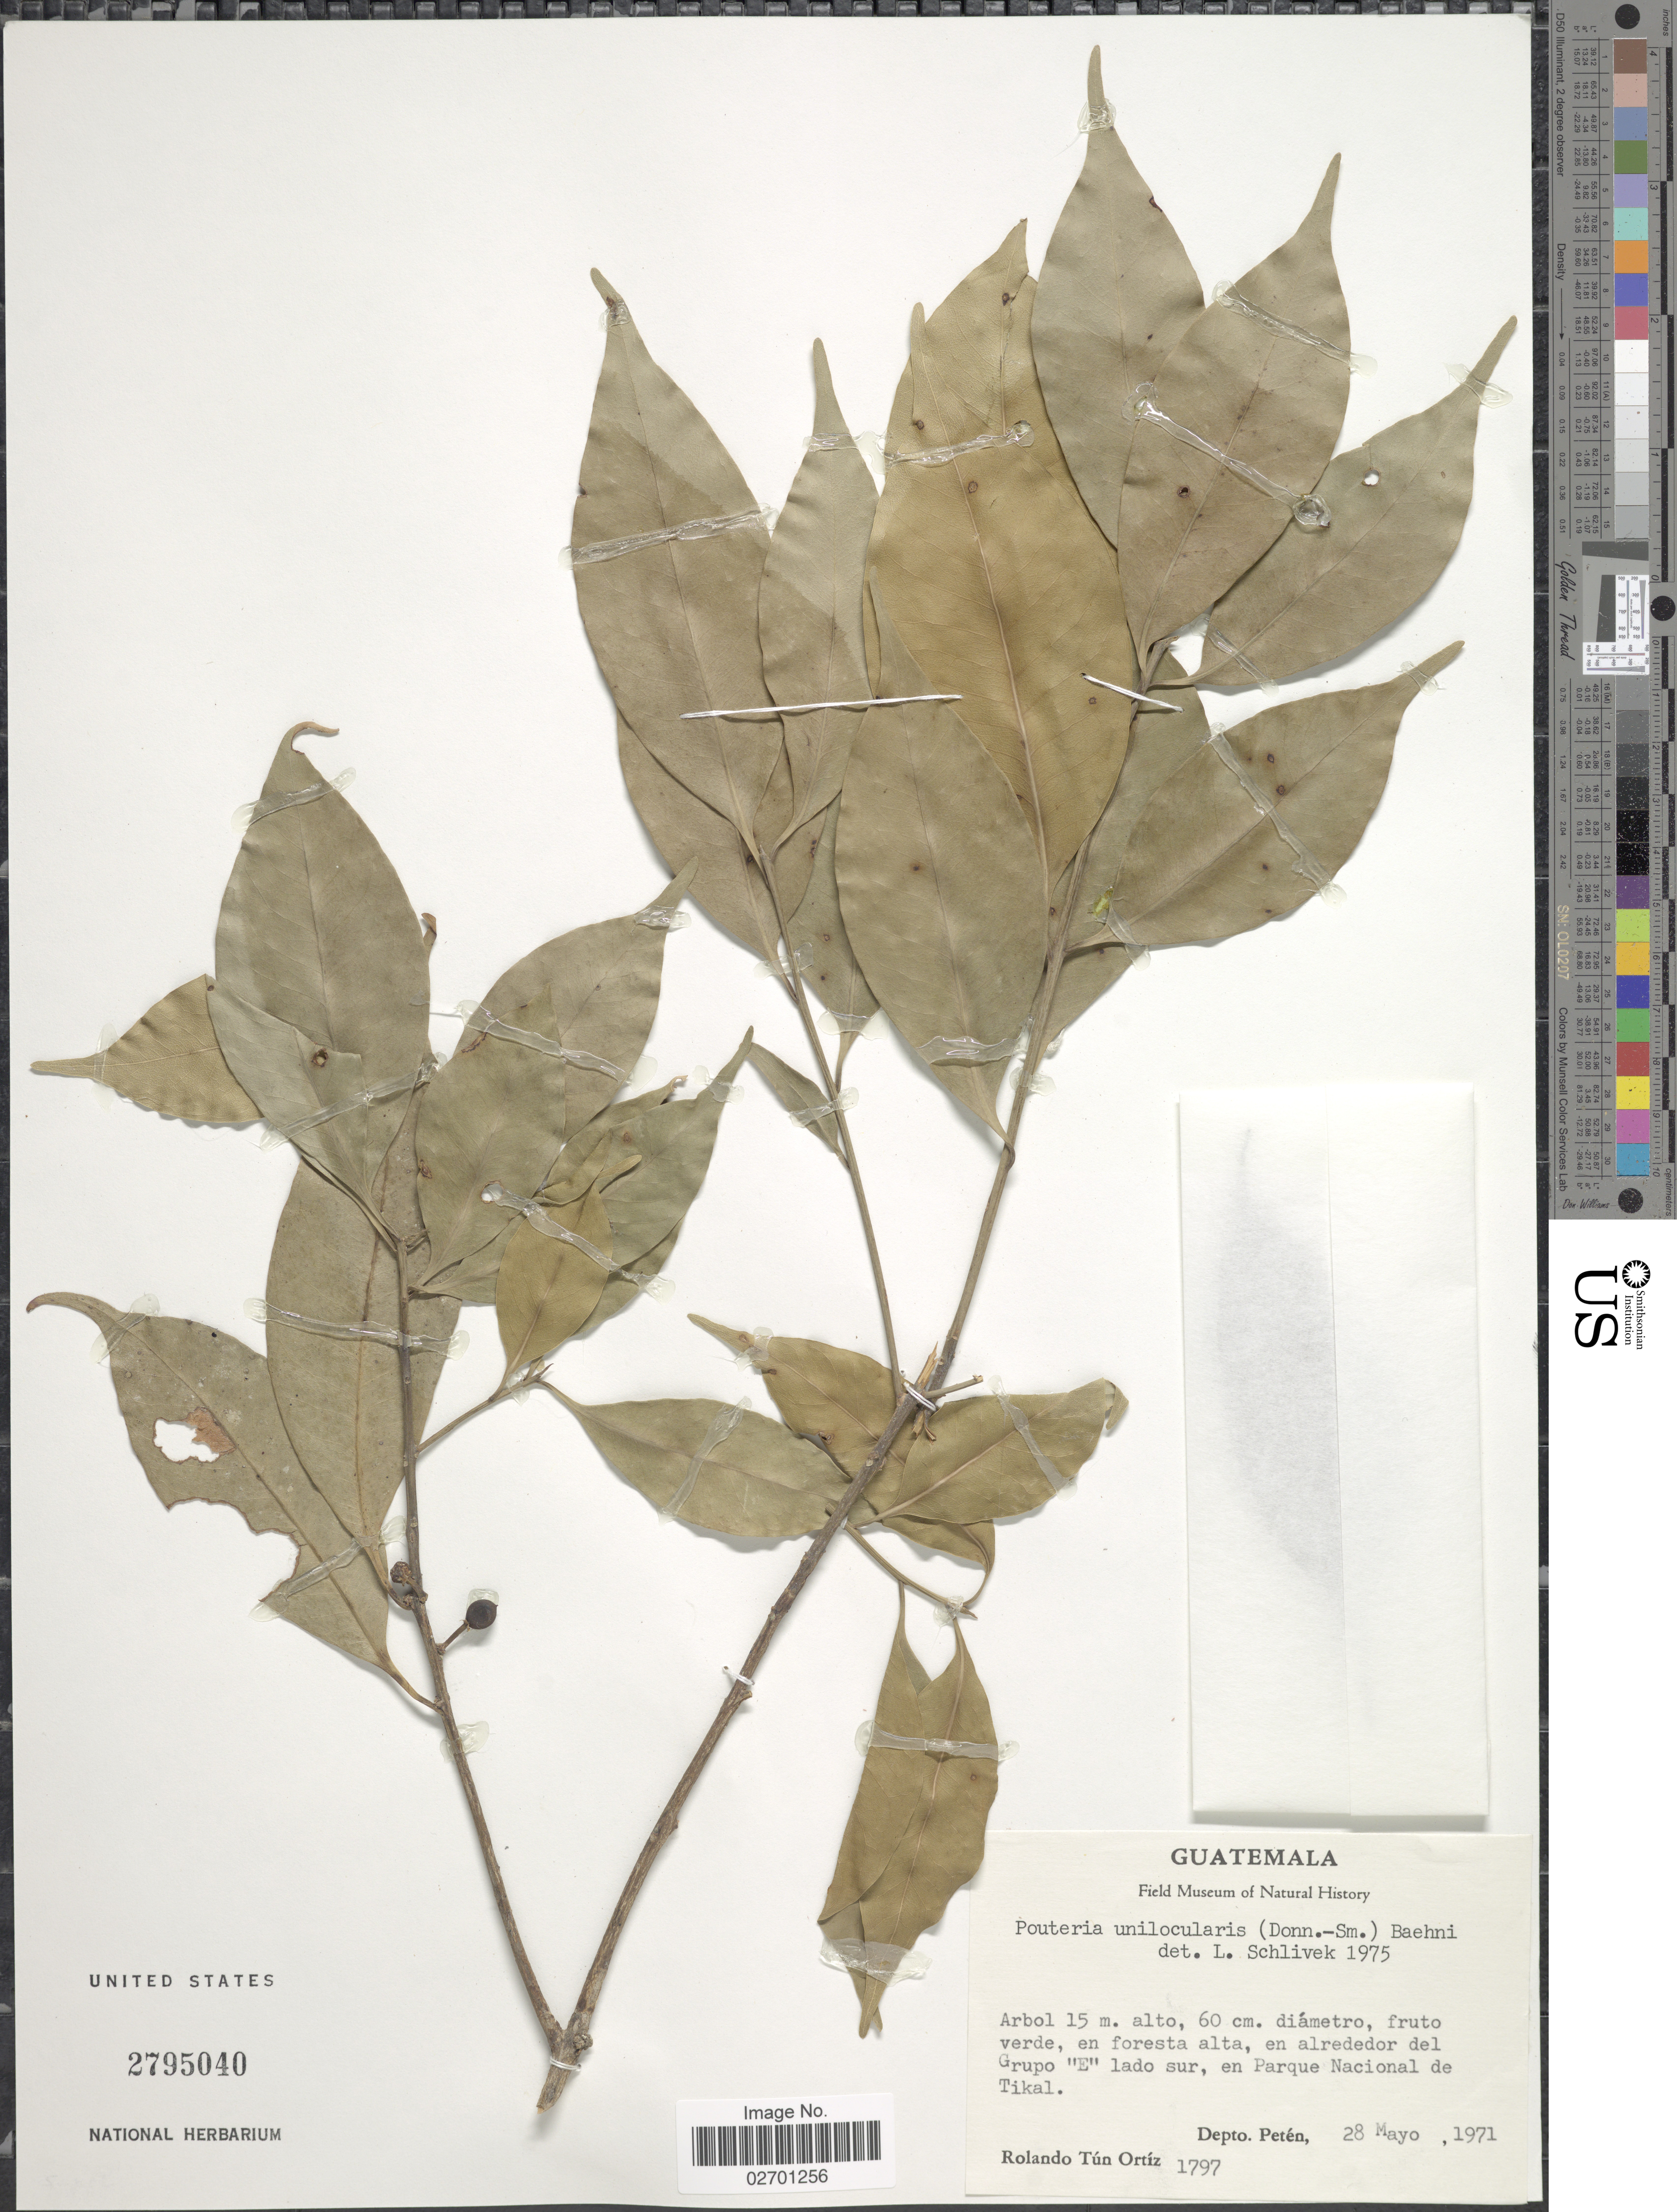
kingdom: Plantae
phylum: Tracheophyta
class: Magnoliopsida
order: Ericales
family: Sapotaceae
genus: Pouteria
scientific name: Pouteria reticulata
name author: (Engl.) Eyma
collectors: R. T. Ortíz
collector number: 1797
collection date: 1971-05-28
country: Guatemala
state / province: El Petén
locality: En alrededor del Grupo "E" lado sur, en Parque Nacional de Tikal.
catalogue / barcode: US 2795040